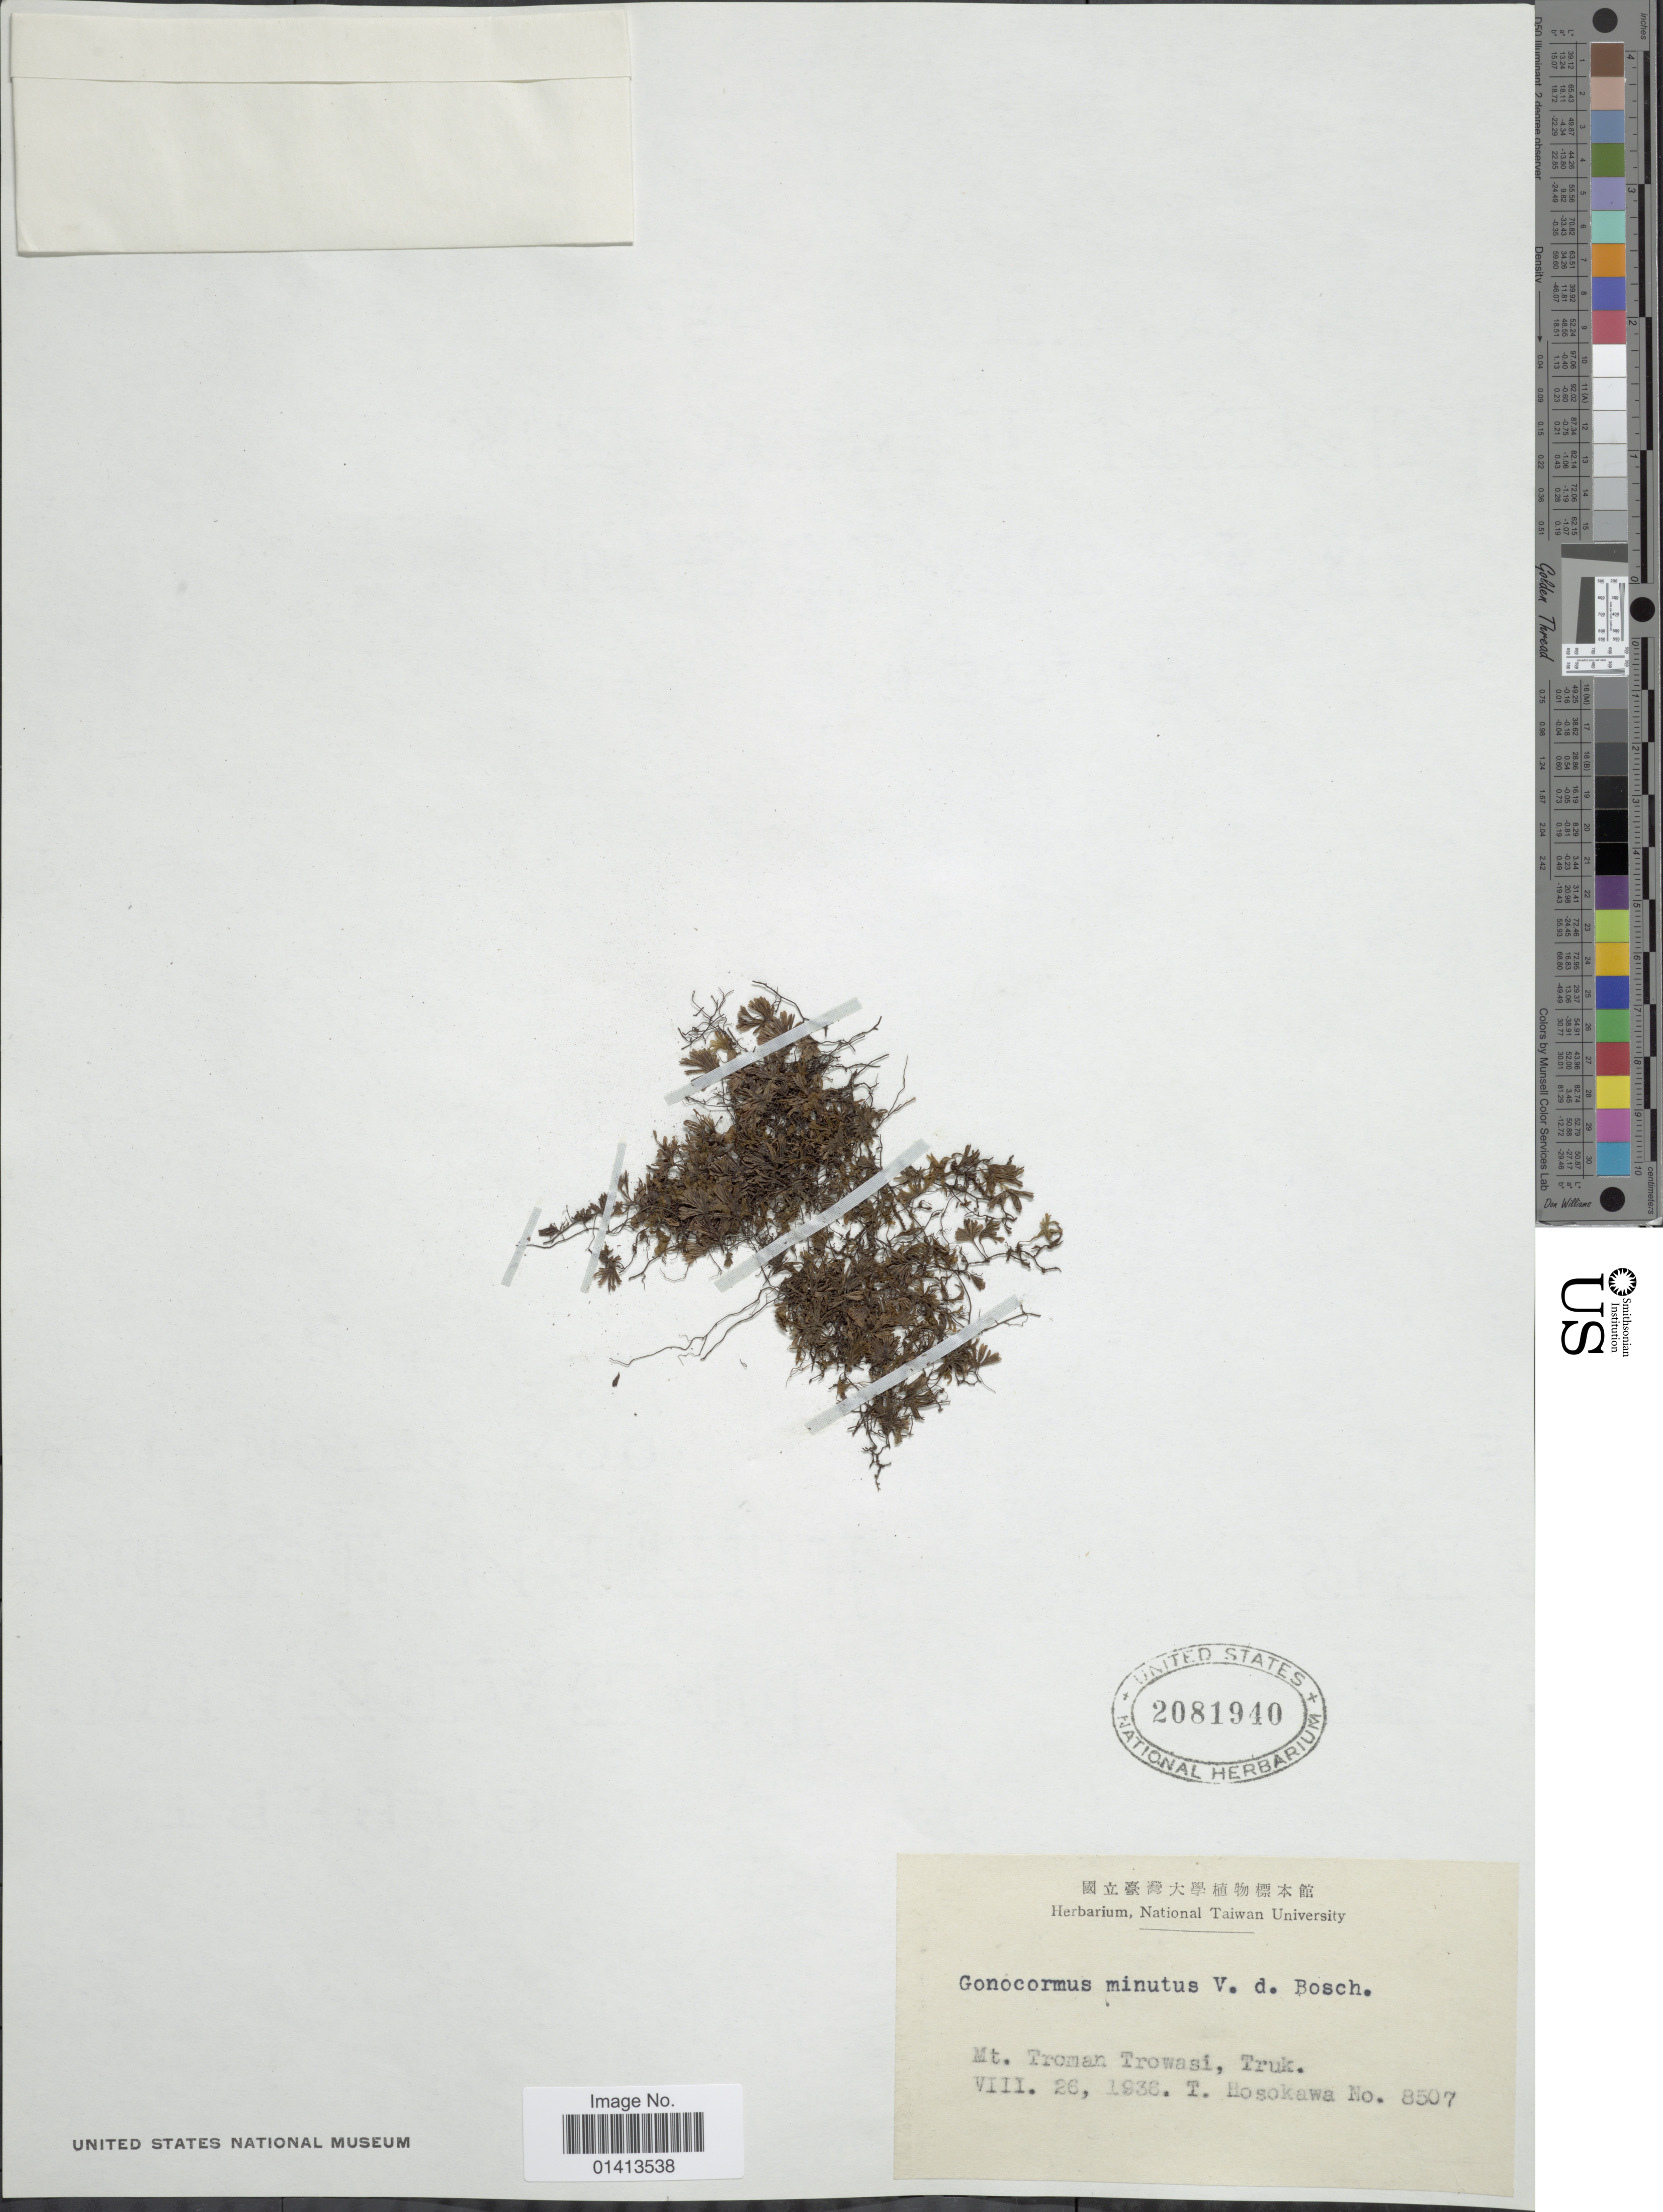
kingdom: Plantae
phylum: Tracheophyta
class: Polypodiopsida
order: Hymenophyllales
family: Hymenophyllaceae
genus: Crepidomanes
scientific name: Crepidomanes minutum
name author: (Blume) K. Iwats.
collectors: T. Hosokawa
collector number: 8507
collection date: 1936-08-26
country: Micronesia, Federated States of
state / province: Truk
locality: Mt Troman Trowasi, Truk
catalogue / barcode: US 2081940